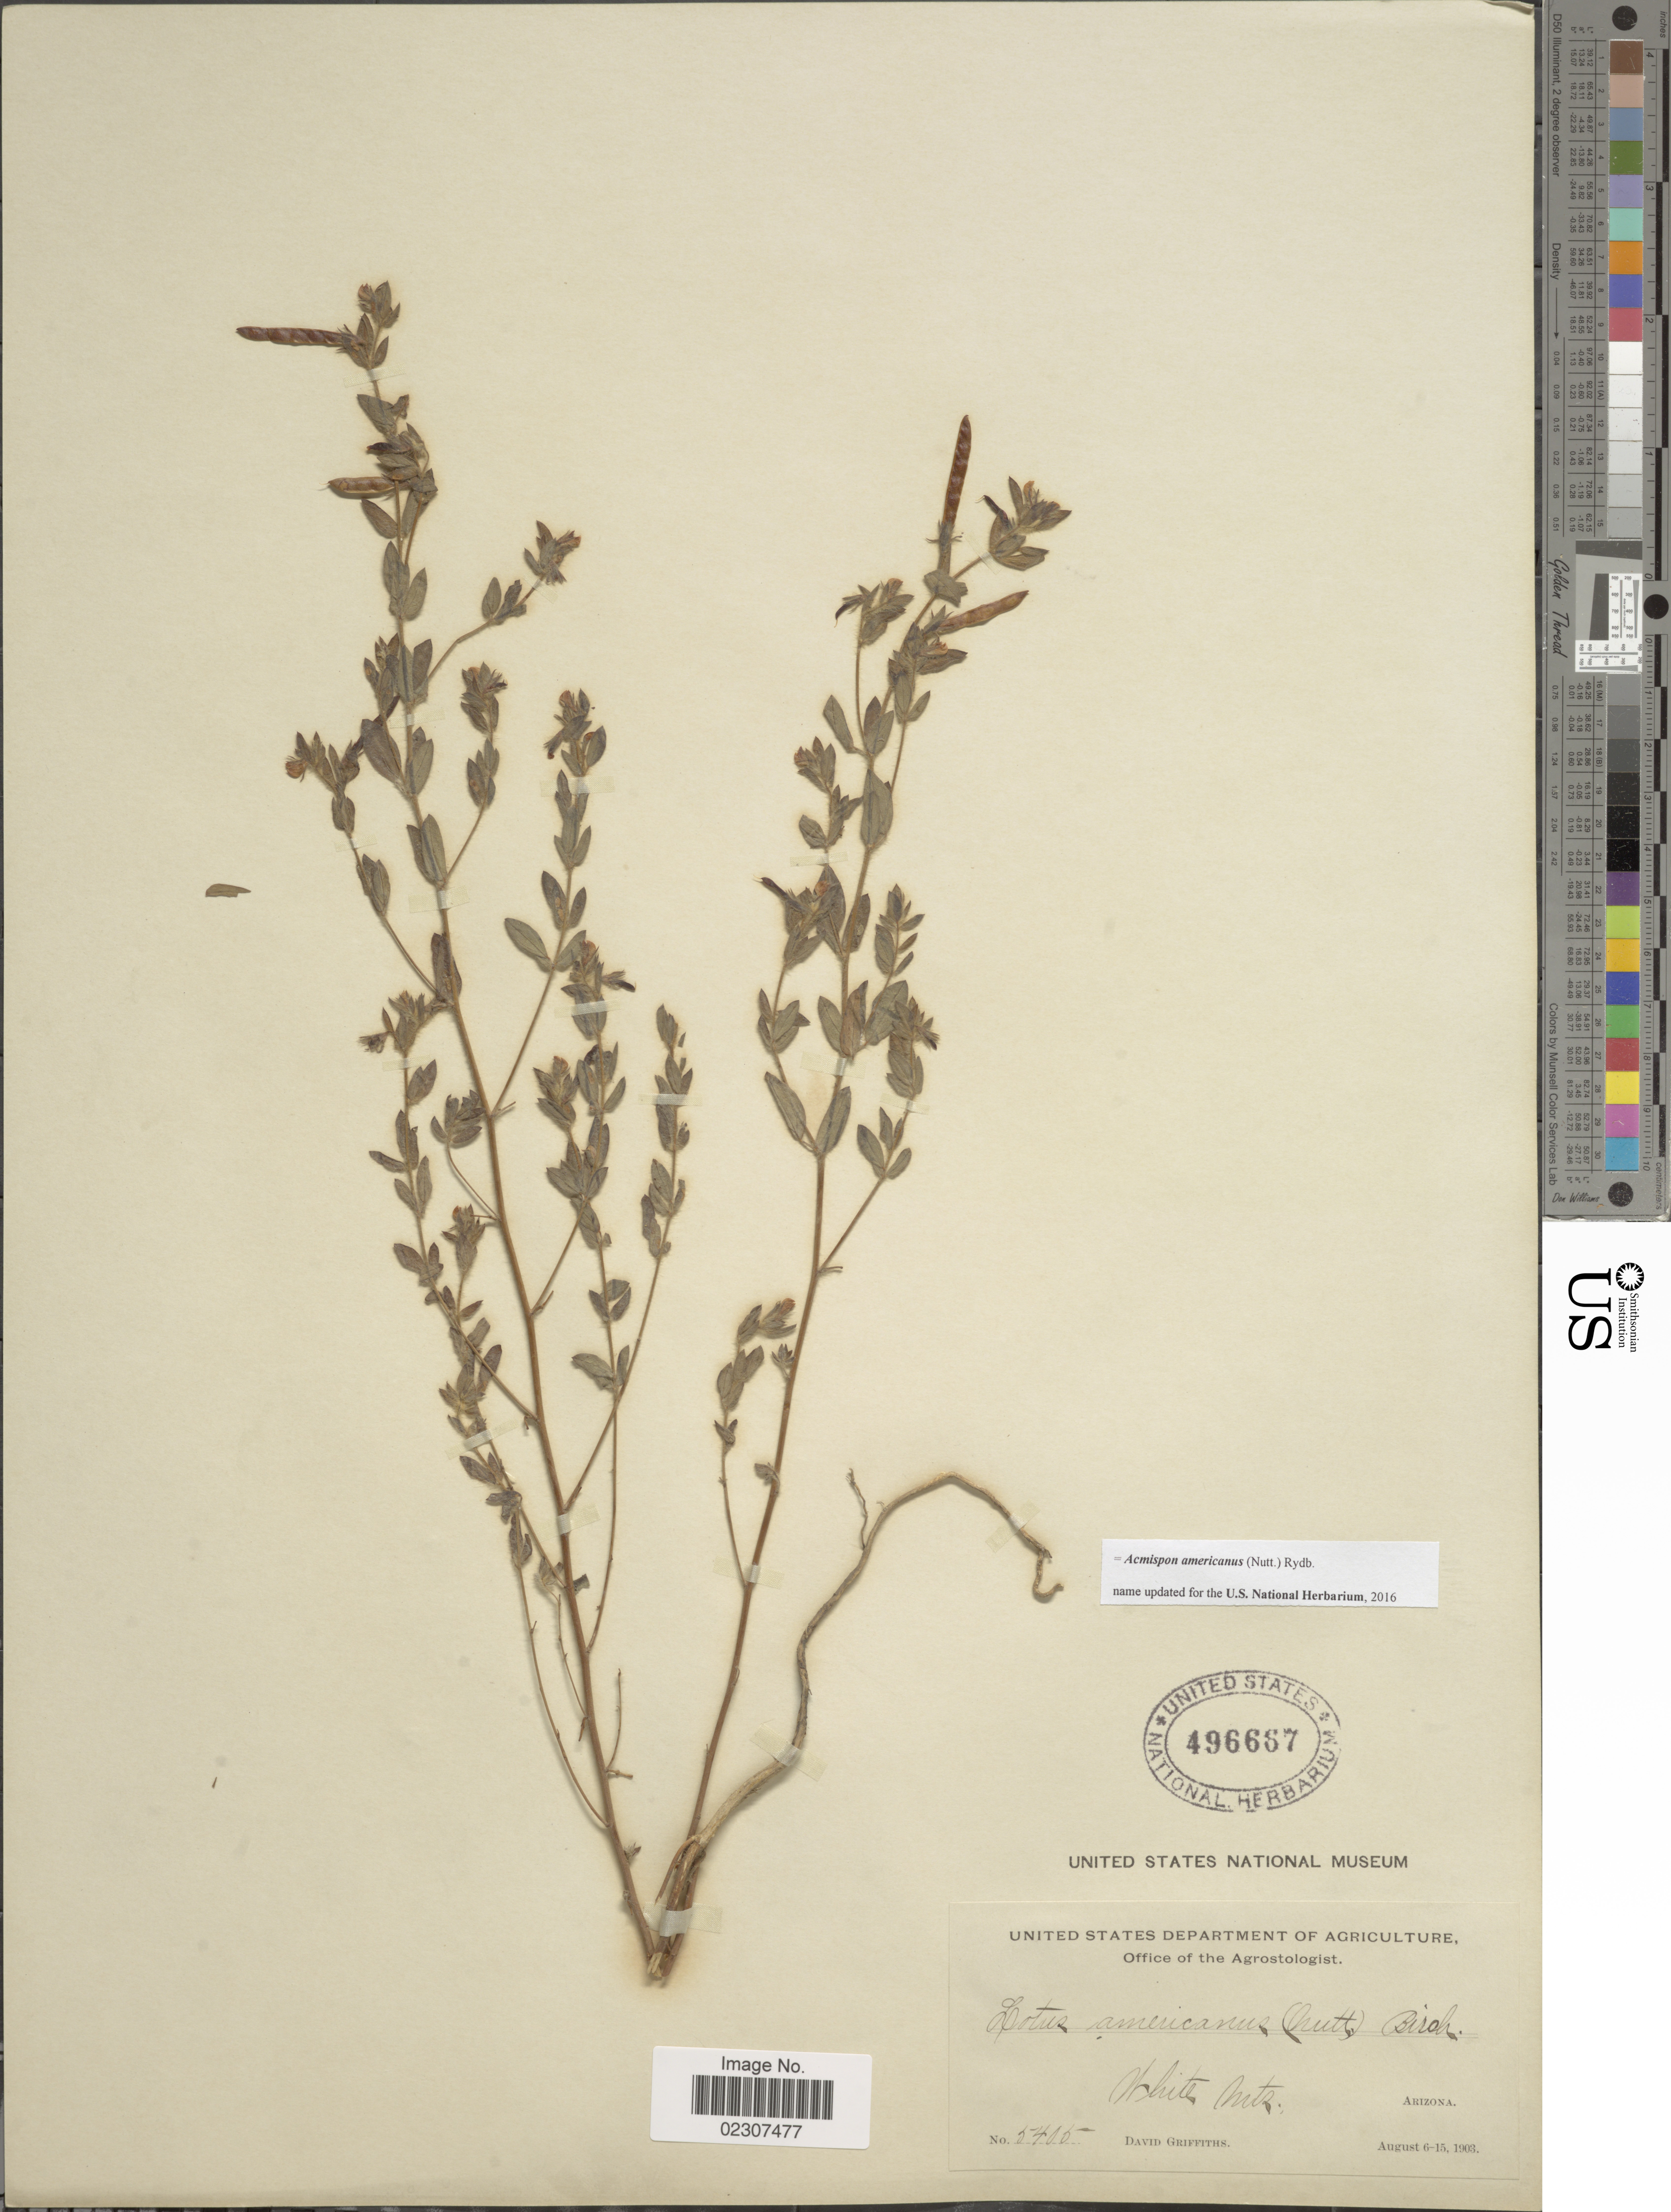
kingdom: Plantae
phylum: Tracheophyta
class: Magnoliopsida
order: Fabales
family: Fabaceae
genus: Acmispon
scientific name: Acmispon americanus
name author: (Nutt.) Rydb.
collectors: D. Griffiths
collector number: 5405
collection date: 1903-08-06/1903-08-15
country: United States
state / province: Arizona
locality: Arizona, White Mts.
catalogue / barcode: US 496667